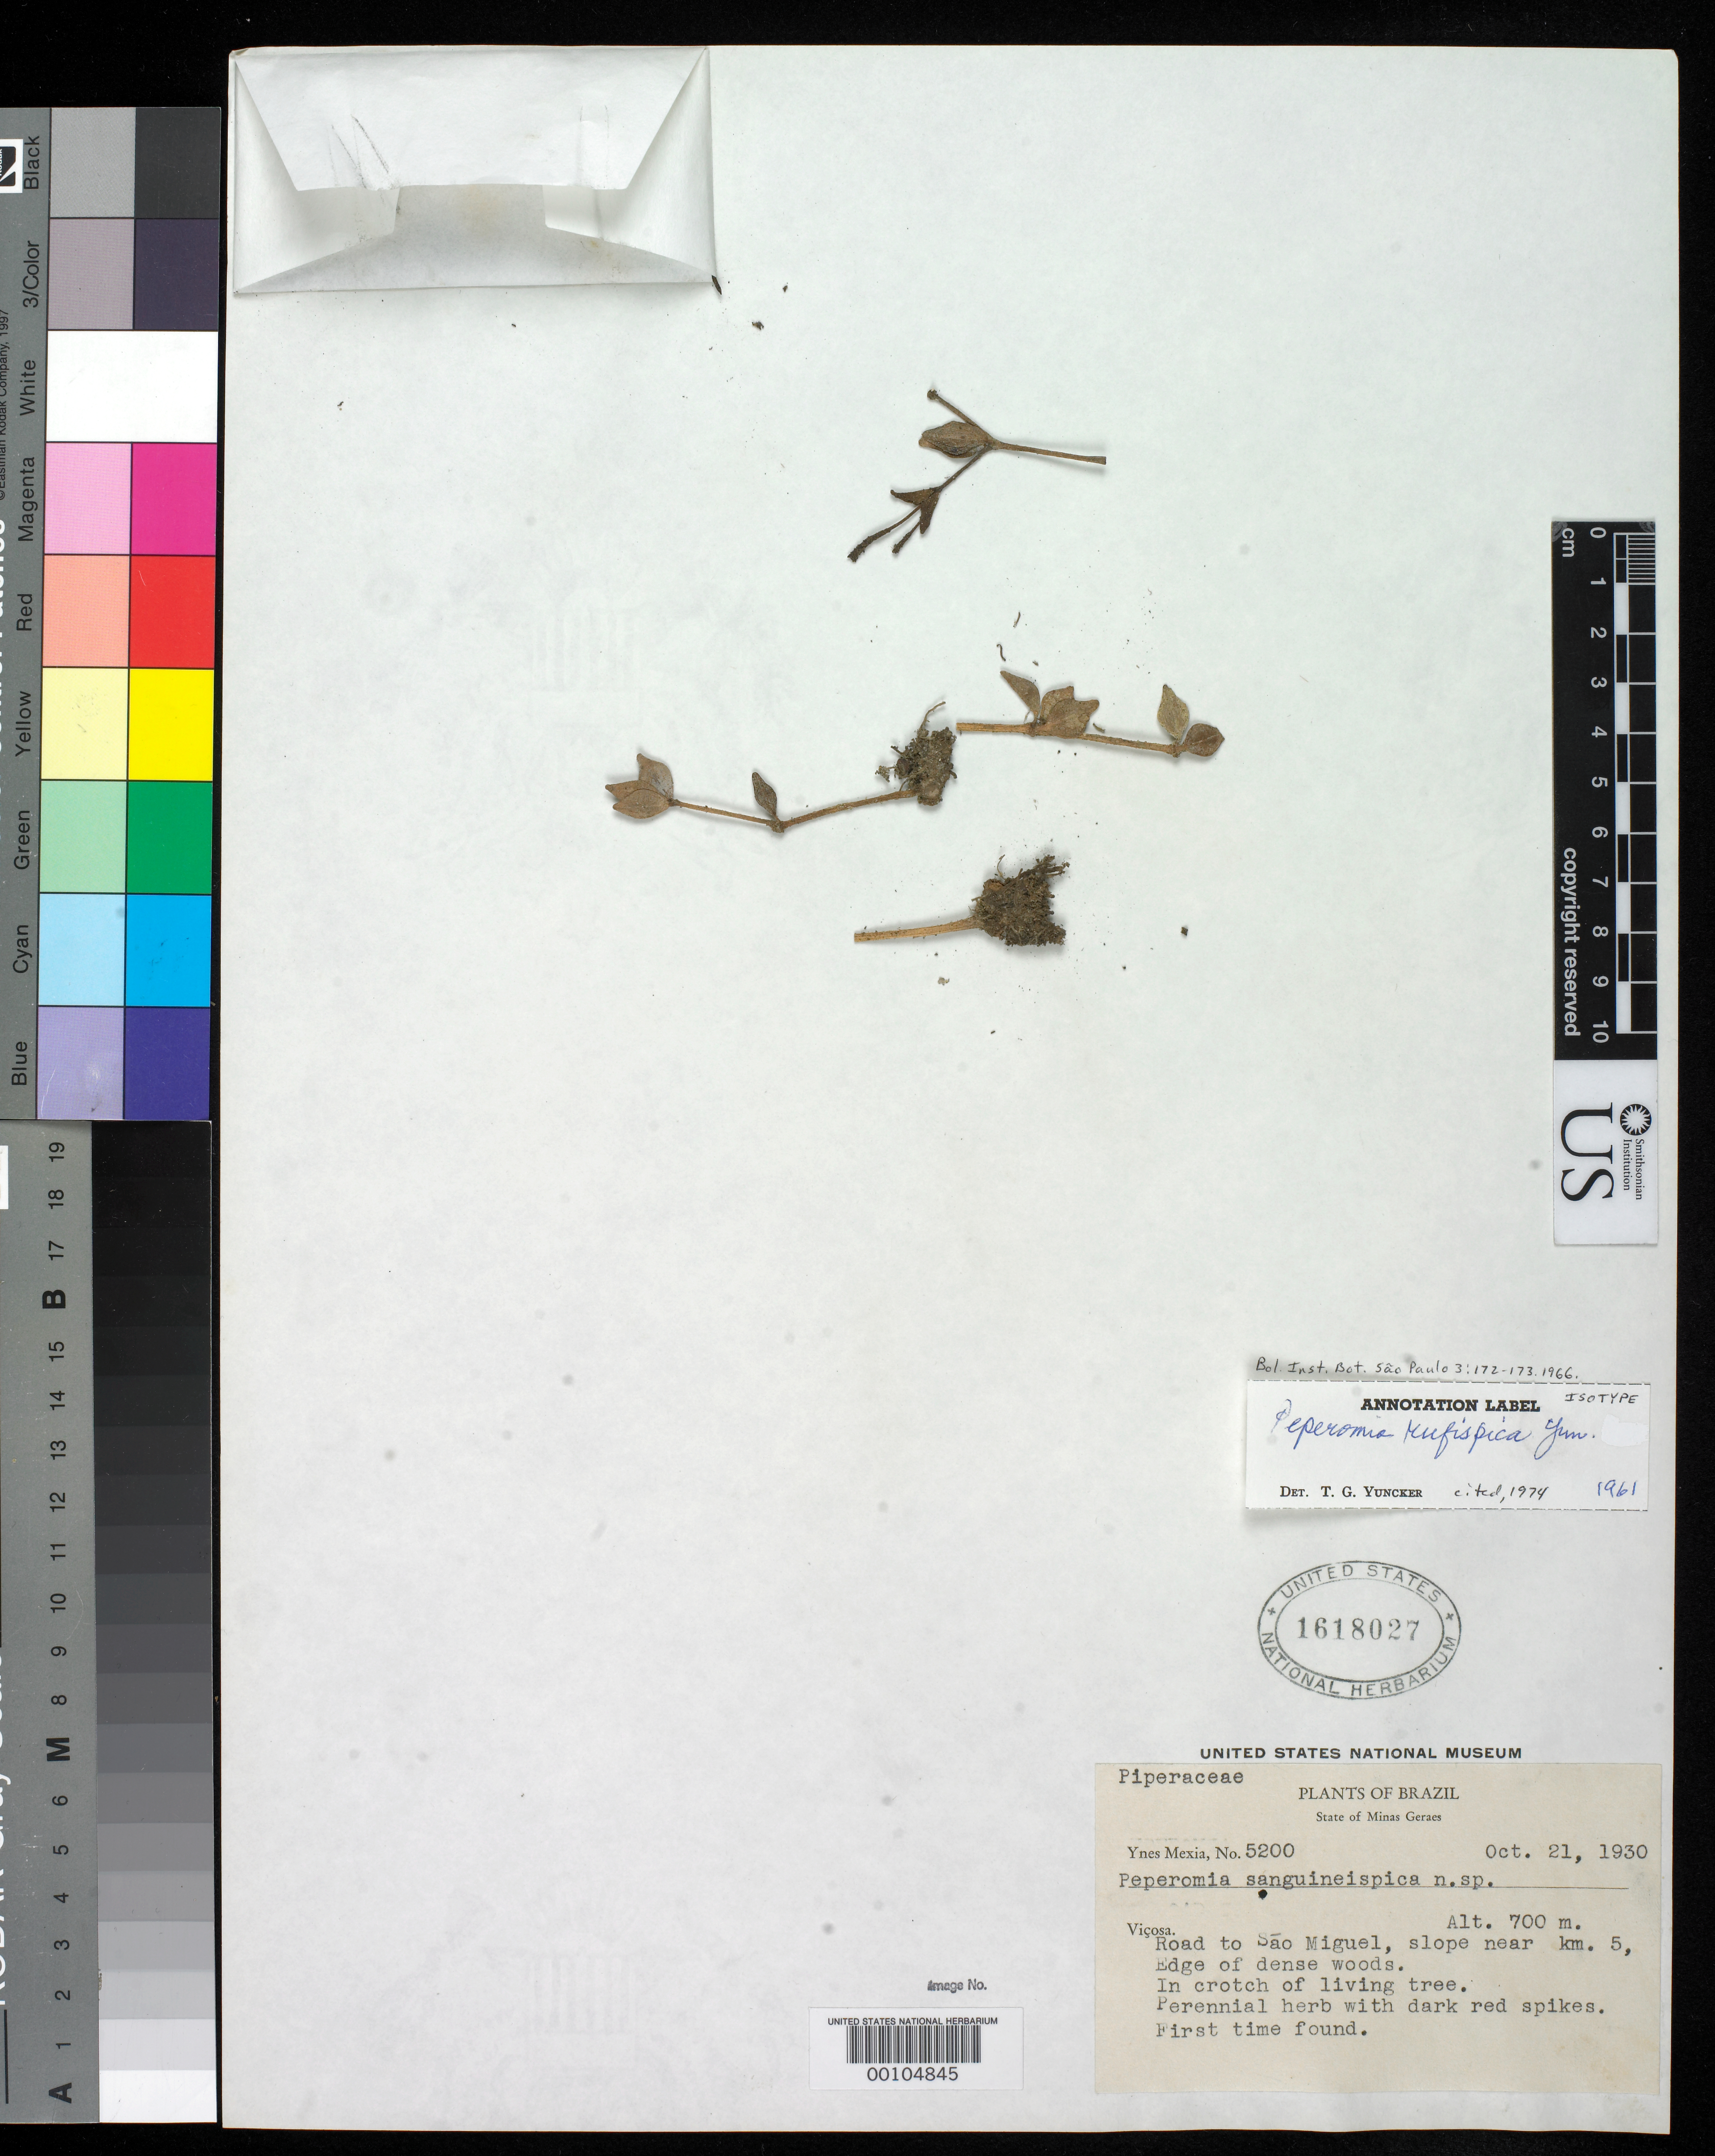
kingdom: Plantae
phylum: Tracheophyta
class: Magnoliopsida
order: Piperales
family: Piperaceae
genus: Peperomia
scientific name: Peperomia rufispica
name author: Yunck.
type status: Isotype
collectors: Y. Mexia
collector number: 5200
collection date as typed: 21 Oct 1930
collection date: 1930-10-21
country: Brazil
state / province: Minas Gerais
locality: Road to Sao Miguel.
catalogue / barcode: US 1618027